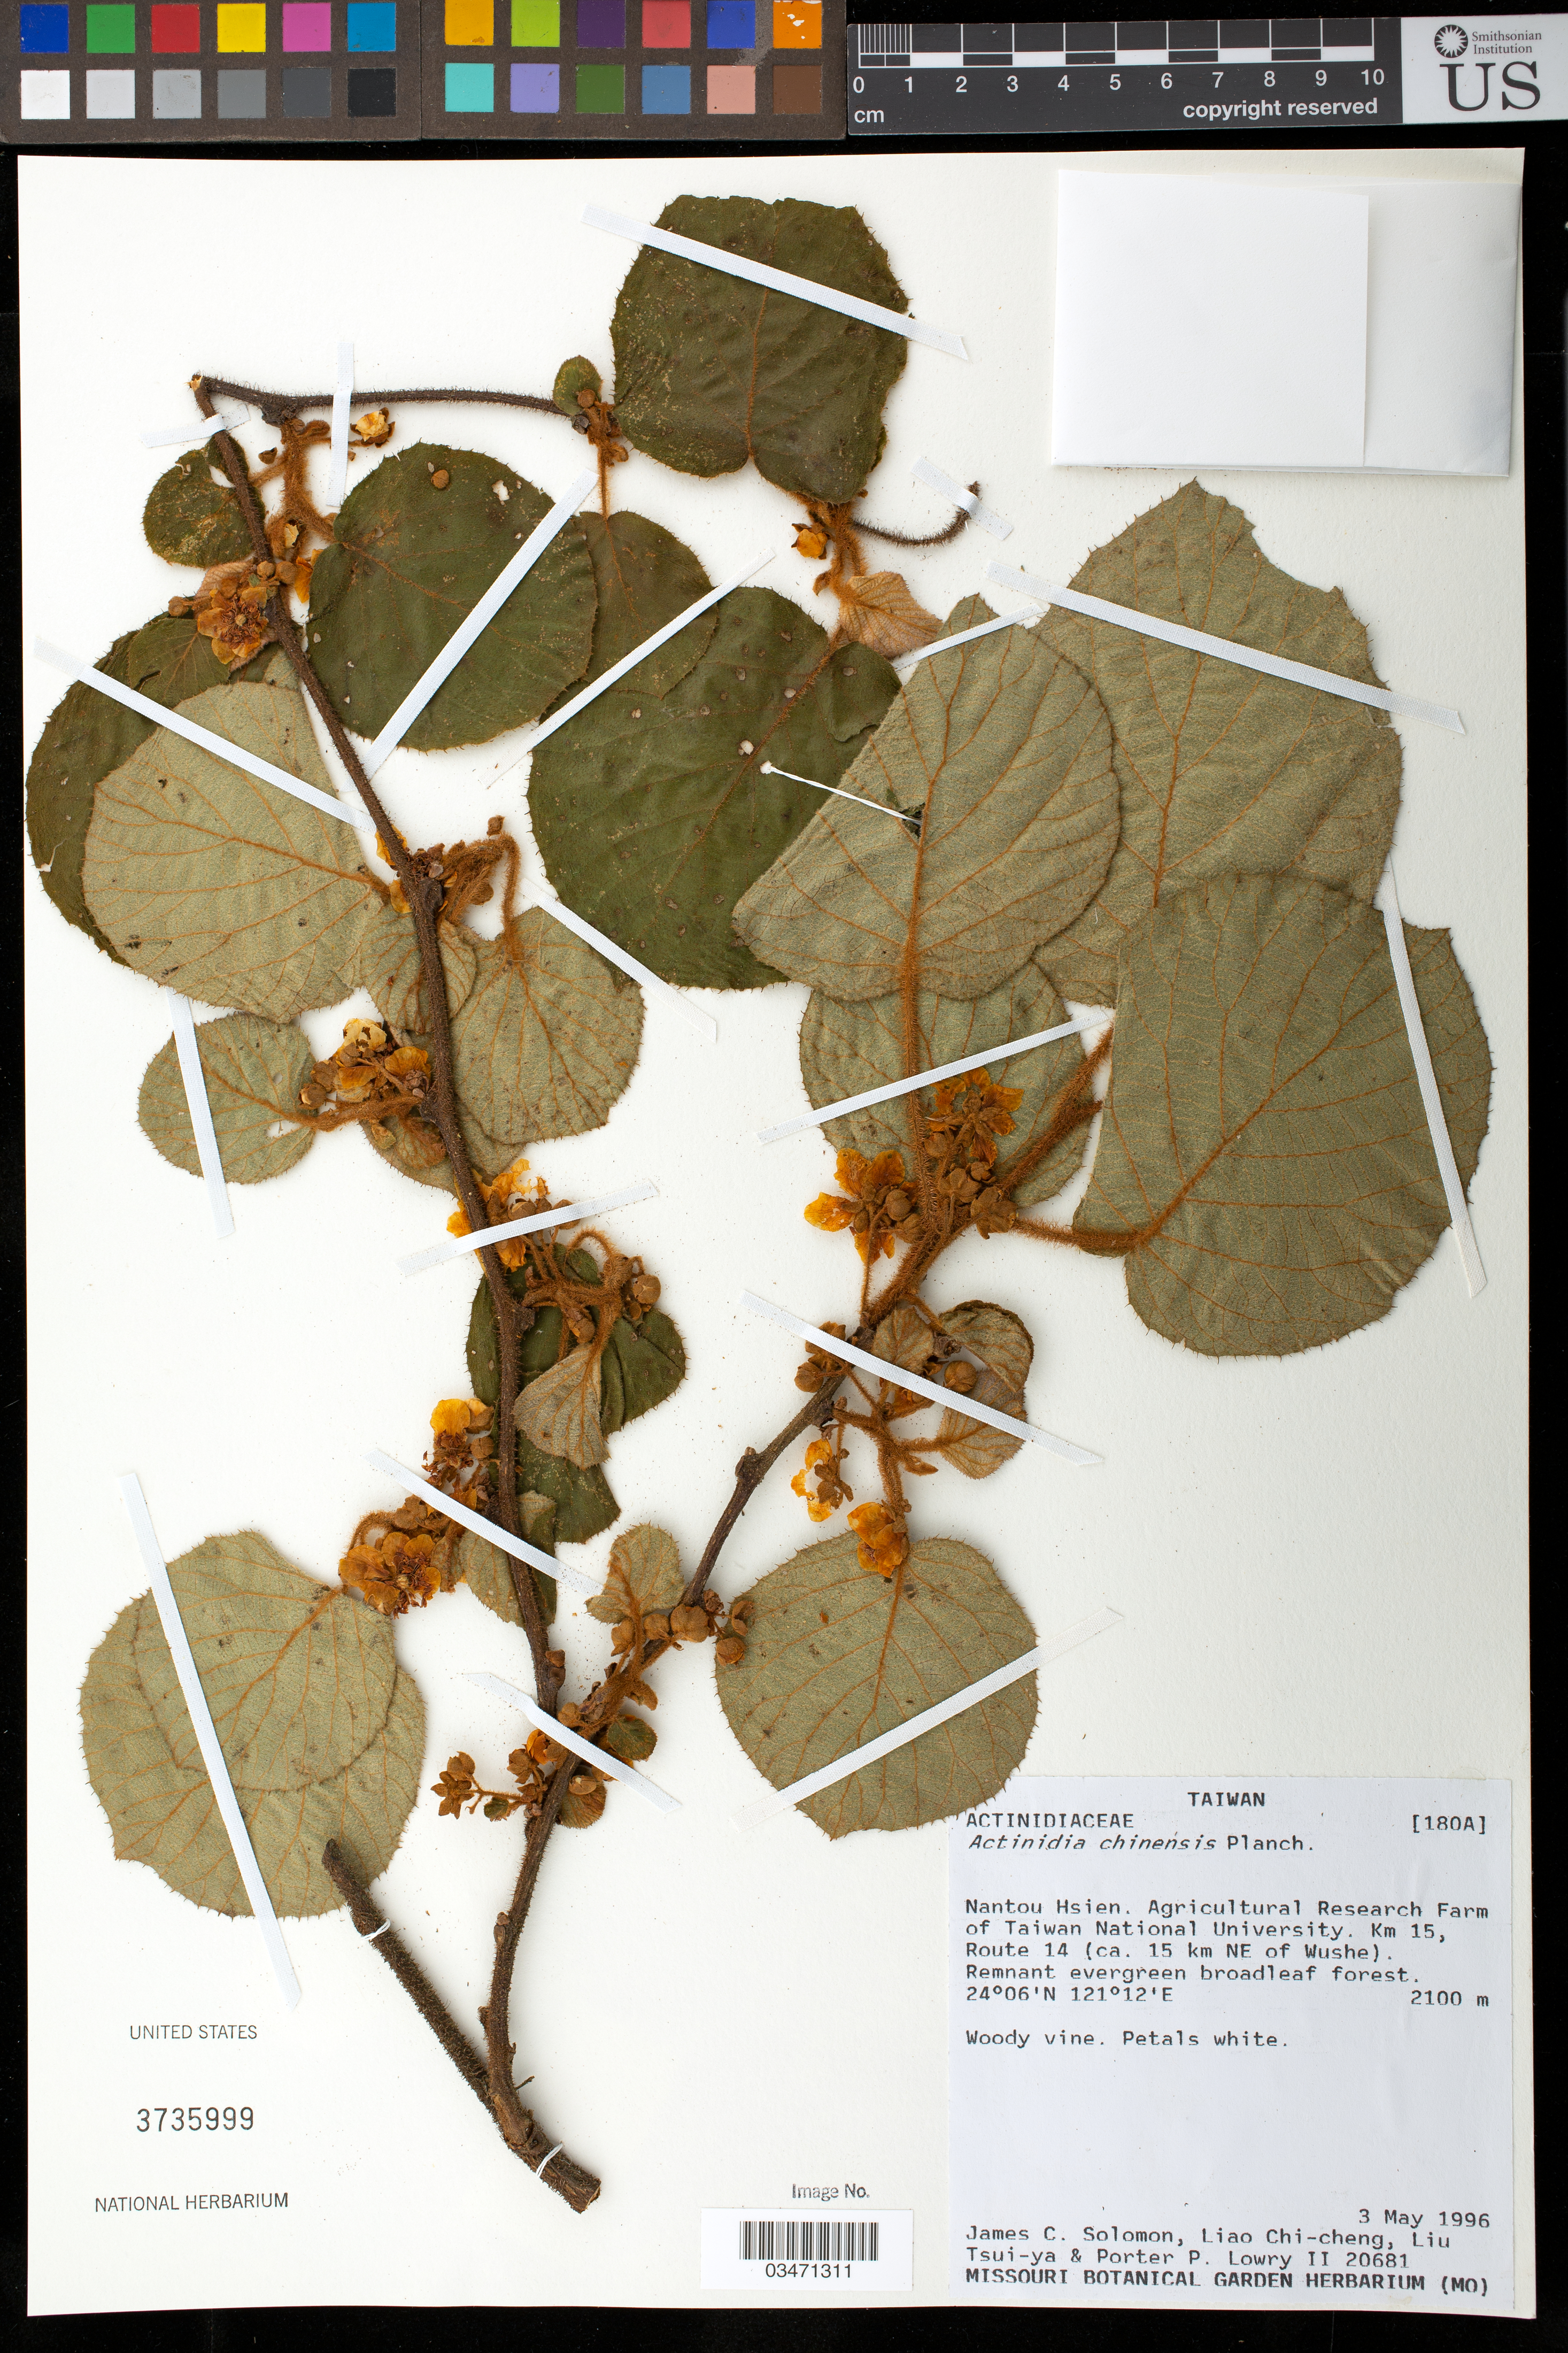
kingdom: Plantae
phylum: Tracheophyta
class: Magnoliopsida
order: Ericales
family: Actinidiaceae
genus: Actinidia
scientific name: Actinidia chinensis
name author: Planch.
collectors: J. C. Solomon et al.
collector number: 20681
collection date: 1996-05-03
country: Taiwan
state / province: Nantou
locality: Agriculture Research Farm of Taiwan Nat. University. Km 15, Route 14 (15 km NE Of Wushe)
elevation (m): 2100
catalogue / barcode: US 3735999